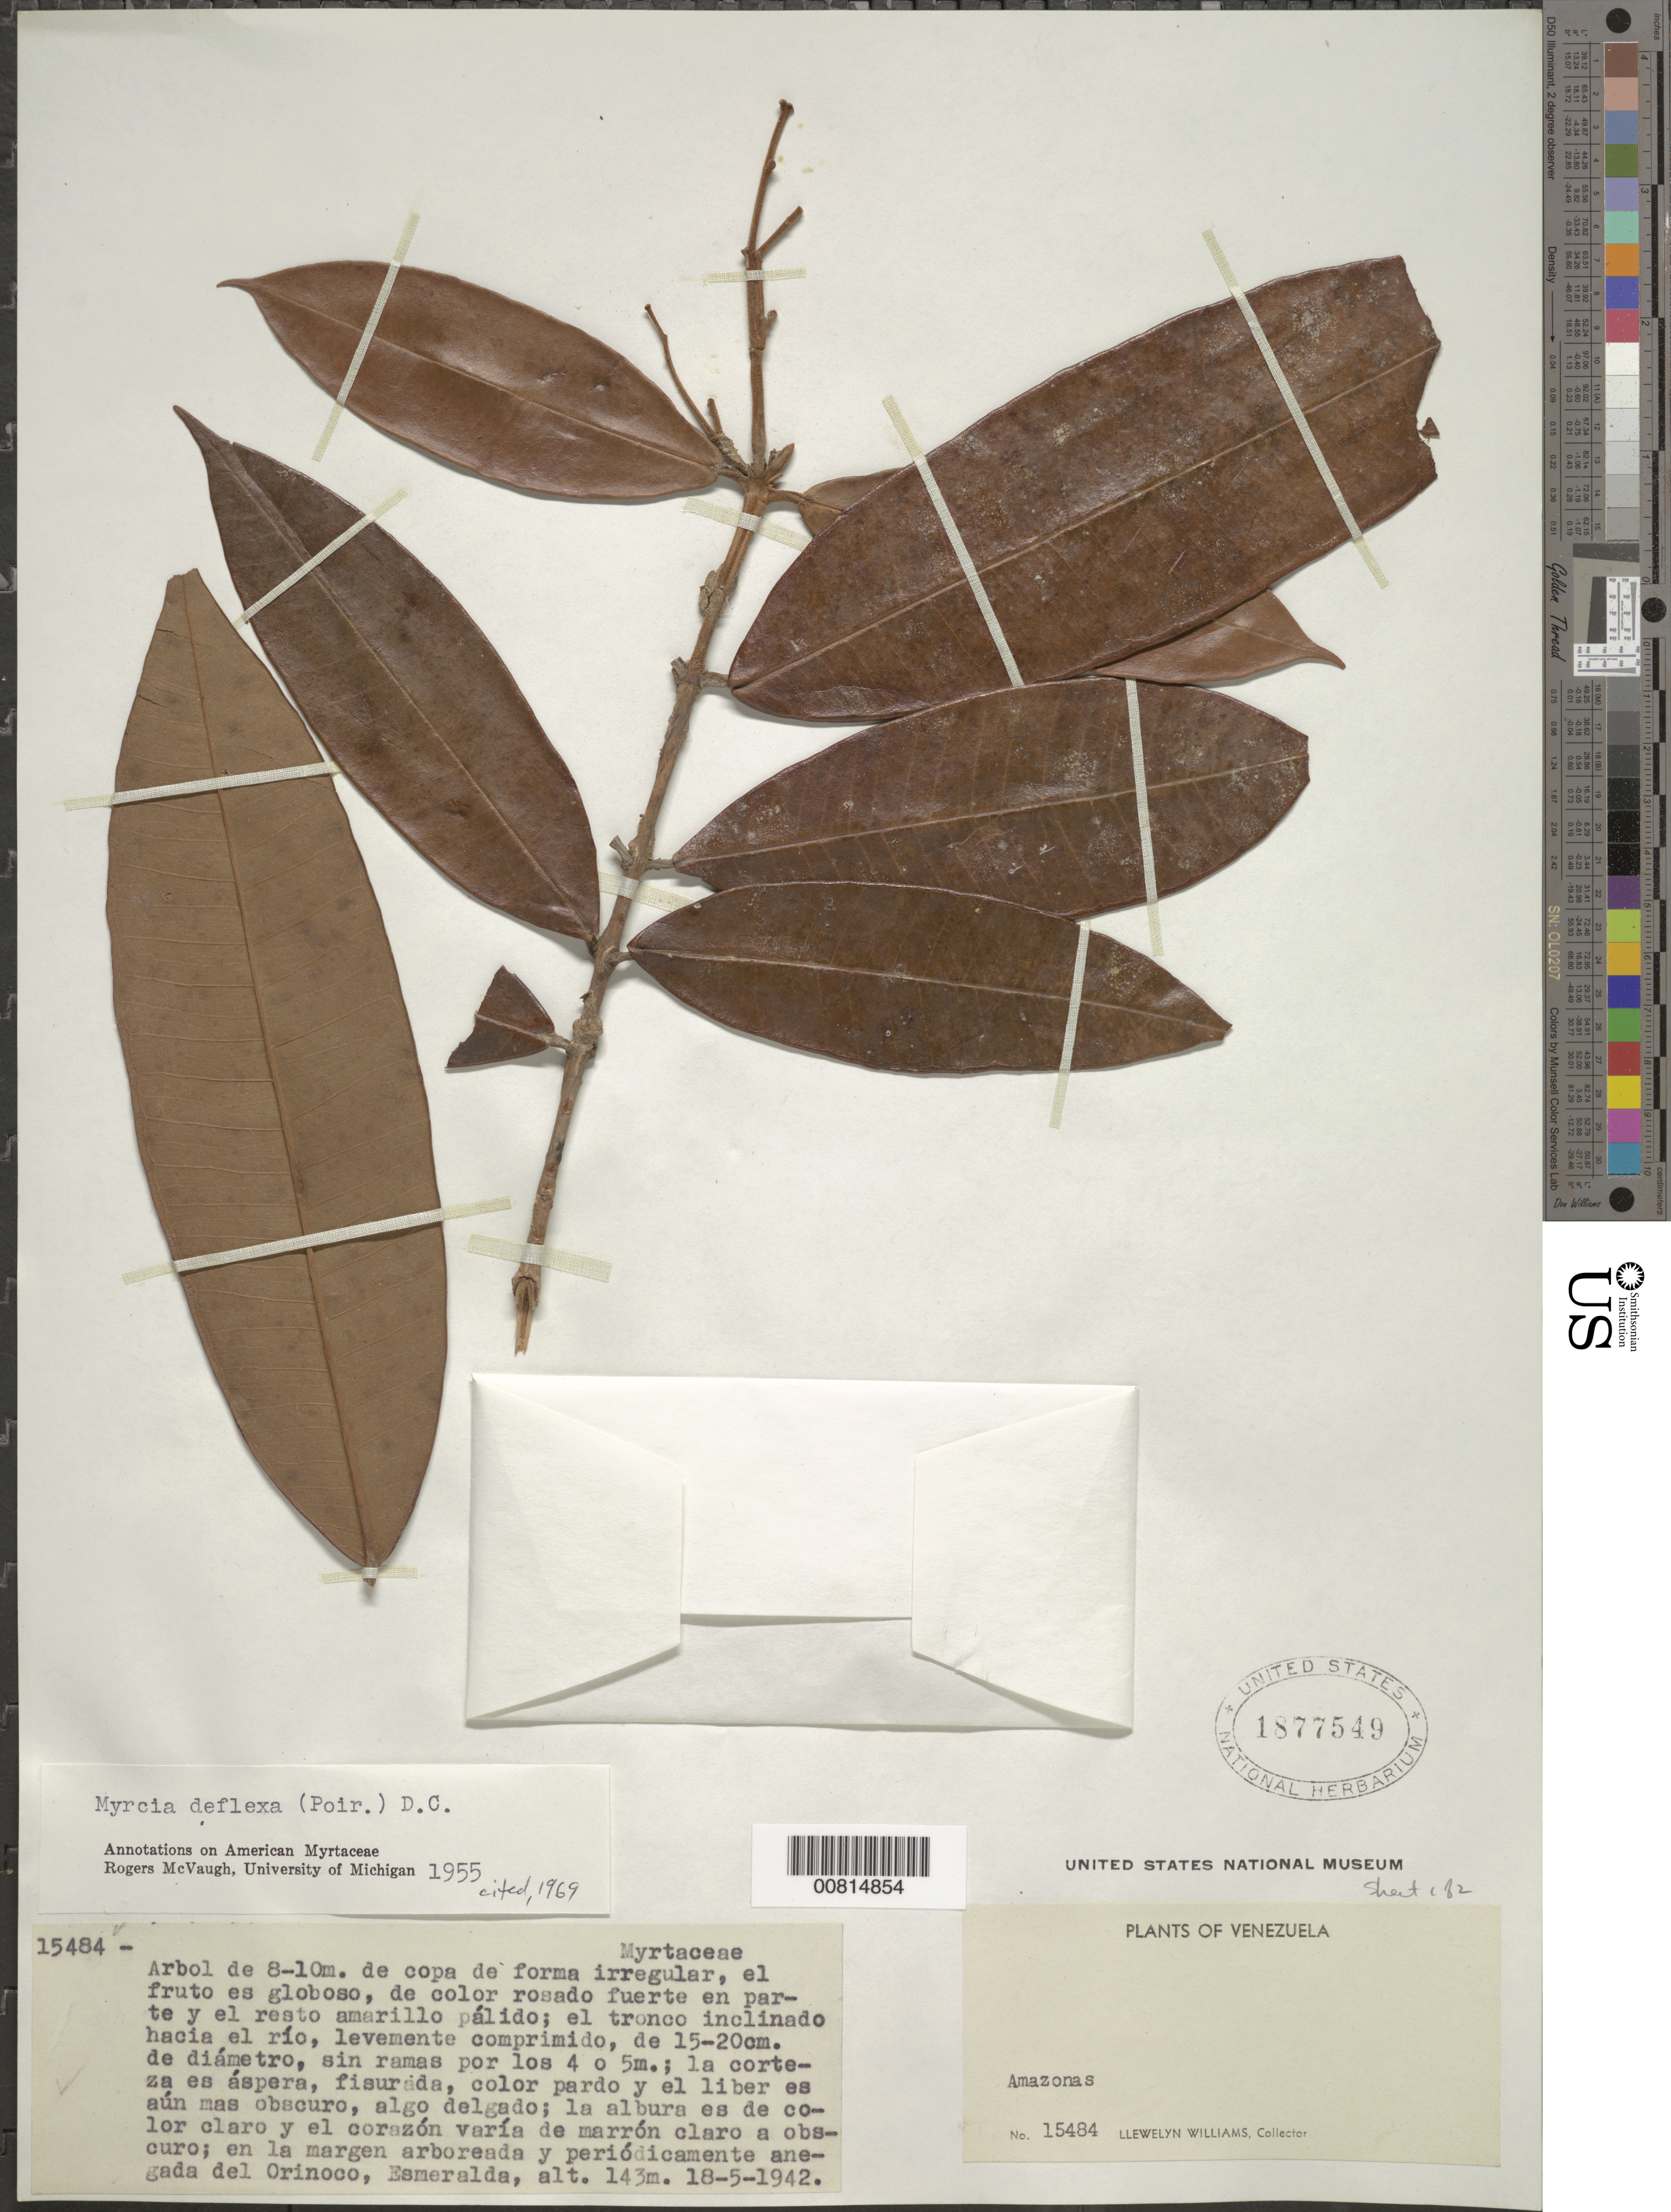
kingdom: Plantae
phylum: Tracheophyta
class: Magnoliopsida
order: Myrtales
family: Myrtaceae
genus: Myrcia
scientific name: Myrcia deflexa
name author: (Poir.) DC.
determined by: McVaugh, R.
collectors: Ll. Williams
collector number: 15484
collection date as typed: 18-May-42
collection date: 1942-05-18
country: Venezuela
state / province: Amazonas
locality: Esmeralda, Alto Orinoco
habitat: Margen arboreada y periodicamente anegada del rio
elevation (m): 143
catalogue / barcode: US 1877549